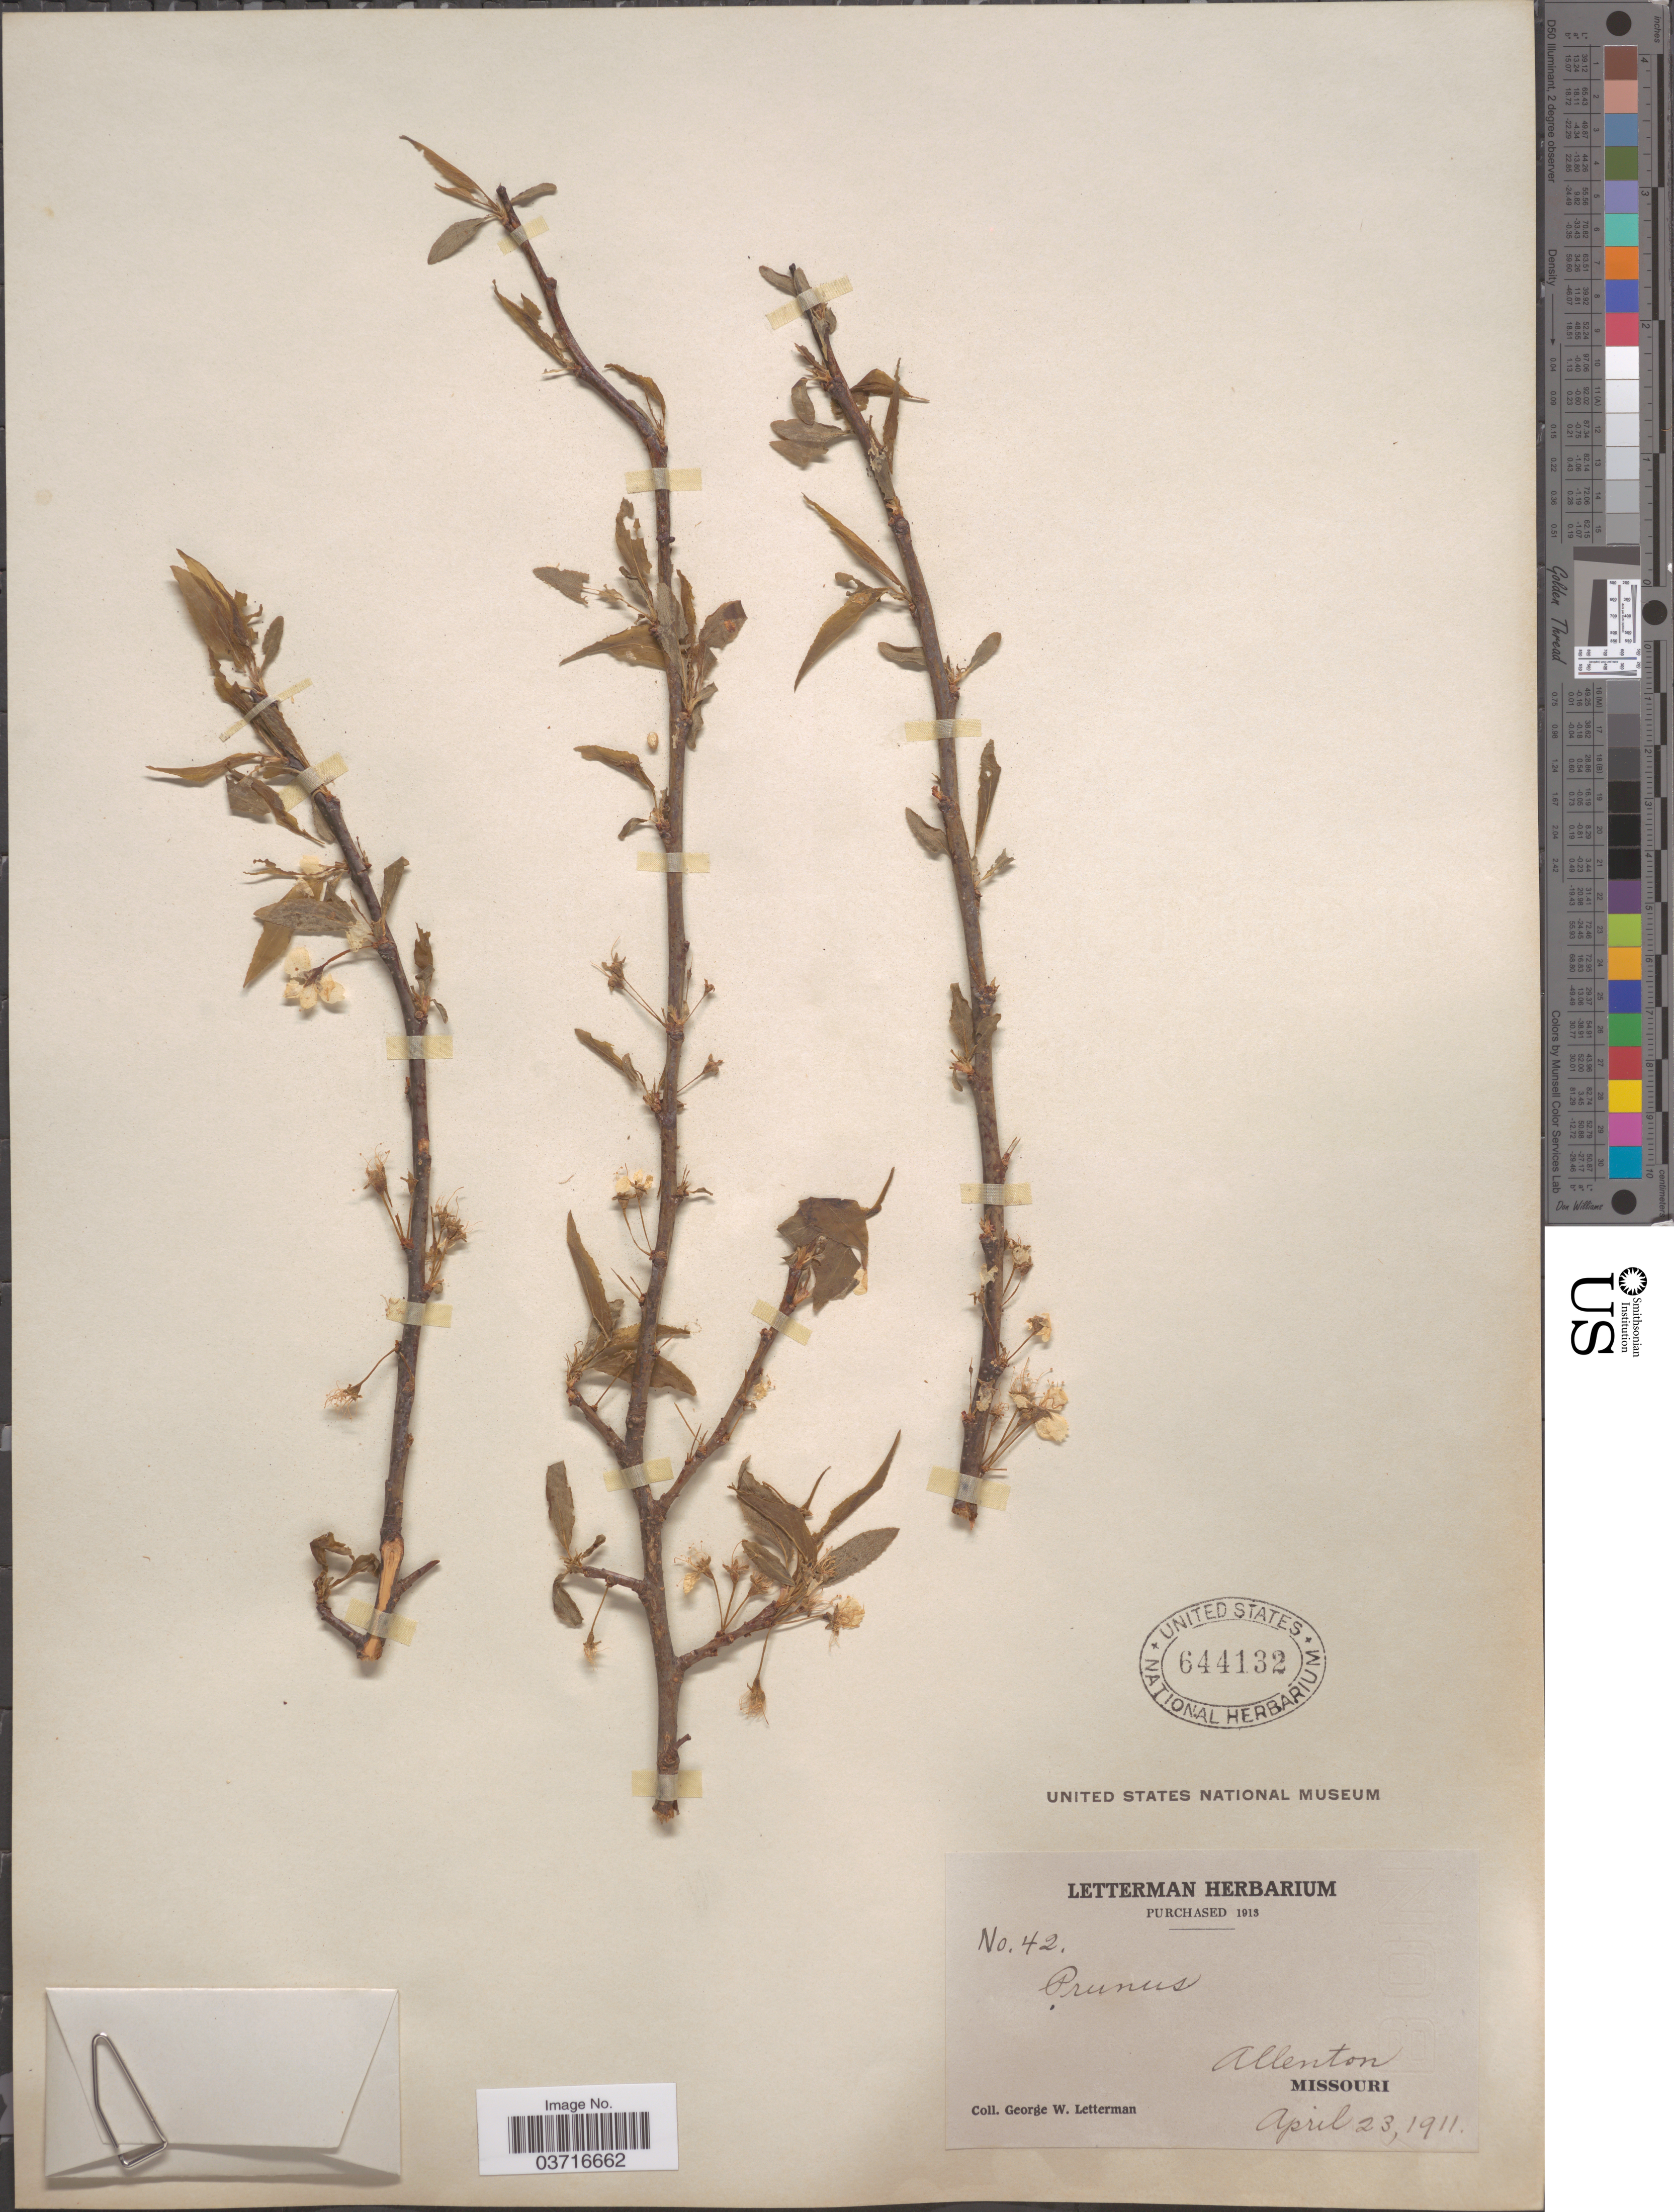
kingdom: Plantae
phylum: Tracheophyta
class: Magnoliopsida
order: Rosales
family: Rosaceae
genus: Prunus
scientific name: Prunus sp.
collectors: G. W. Letterman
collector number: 42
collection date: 1911-04-23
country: United States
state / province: Missouri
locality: Allenton.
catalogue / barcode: US 644132